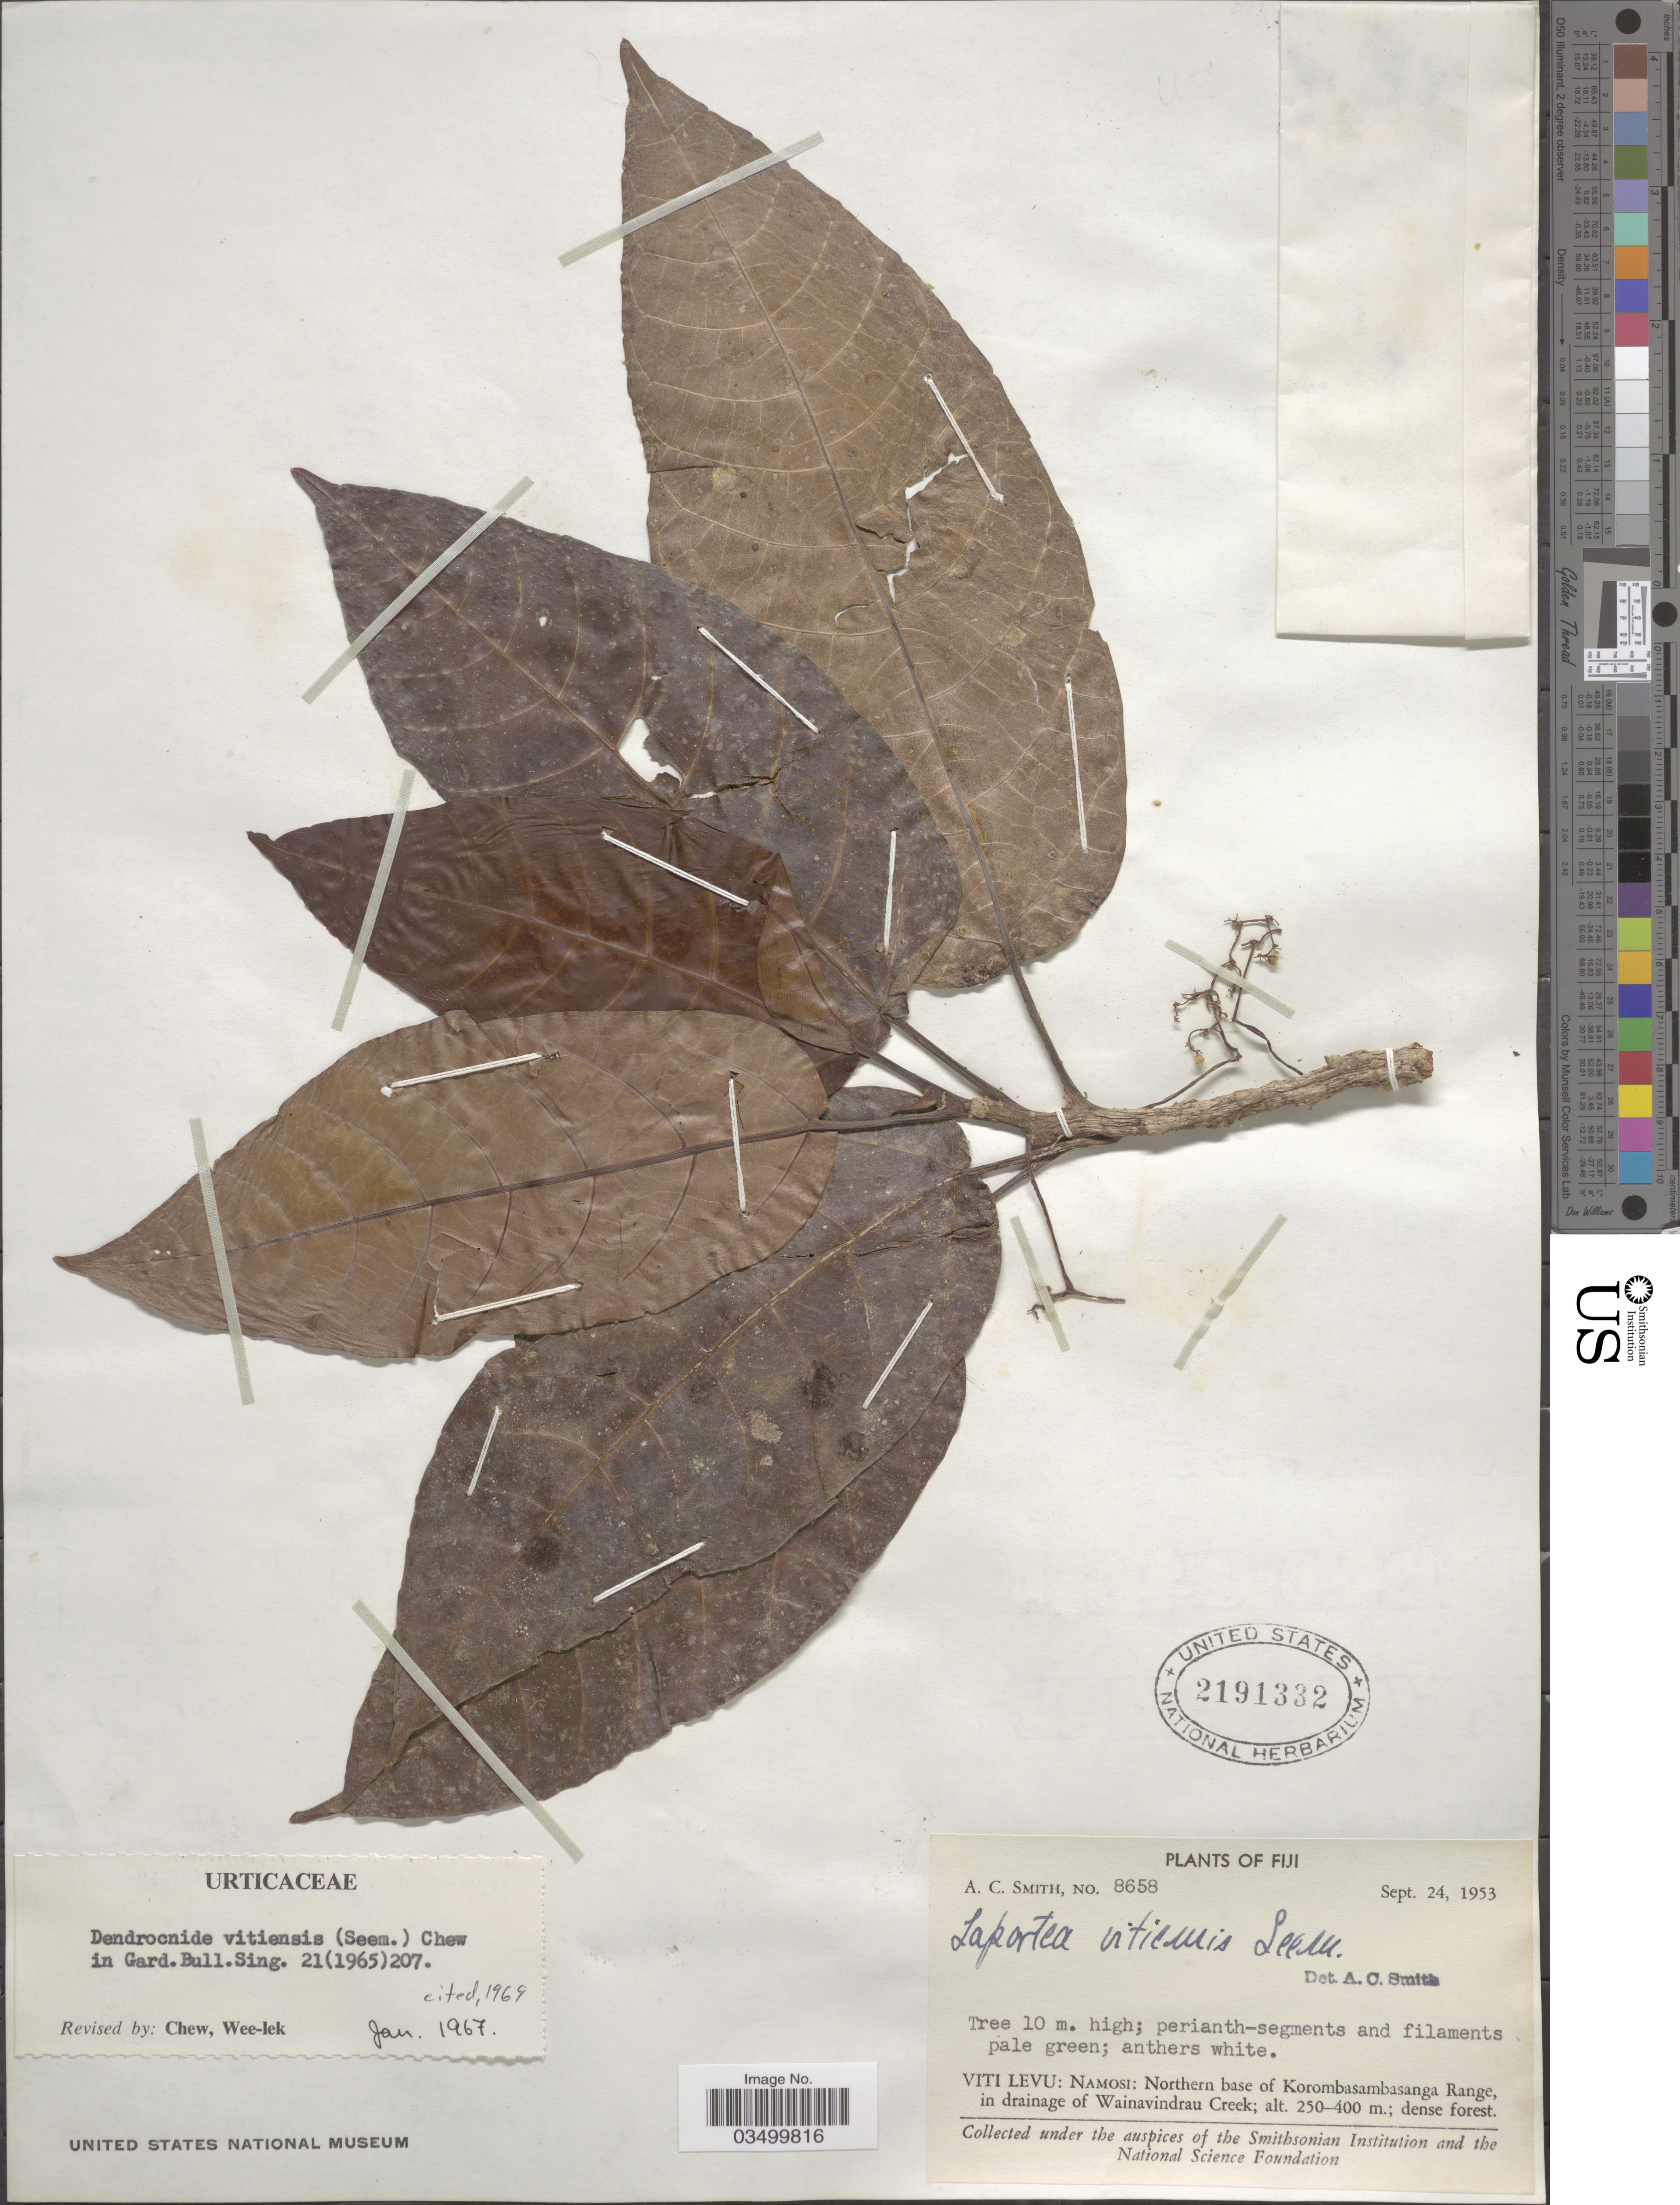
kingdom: Plantae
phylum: Tracheophyta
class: Magnoliopsida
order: Rosales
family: Urticaceae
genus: Dendrocnide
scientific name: Dendrocnide vitiensis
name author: (Seem.) Chew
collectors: A. C. Smith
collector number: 8658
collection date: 1953-09-24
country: Fiji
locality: Viti Levu: Namosi: Northern base of Korombasambasanga Range, in drainage of Wainavindrau Creek.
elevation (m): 250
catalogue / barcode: US 2191332